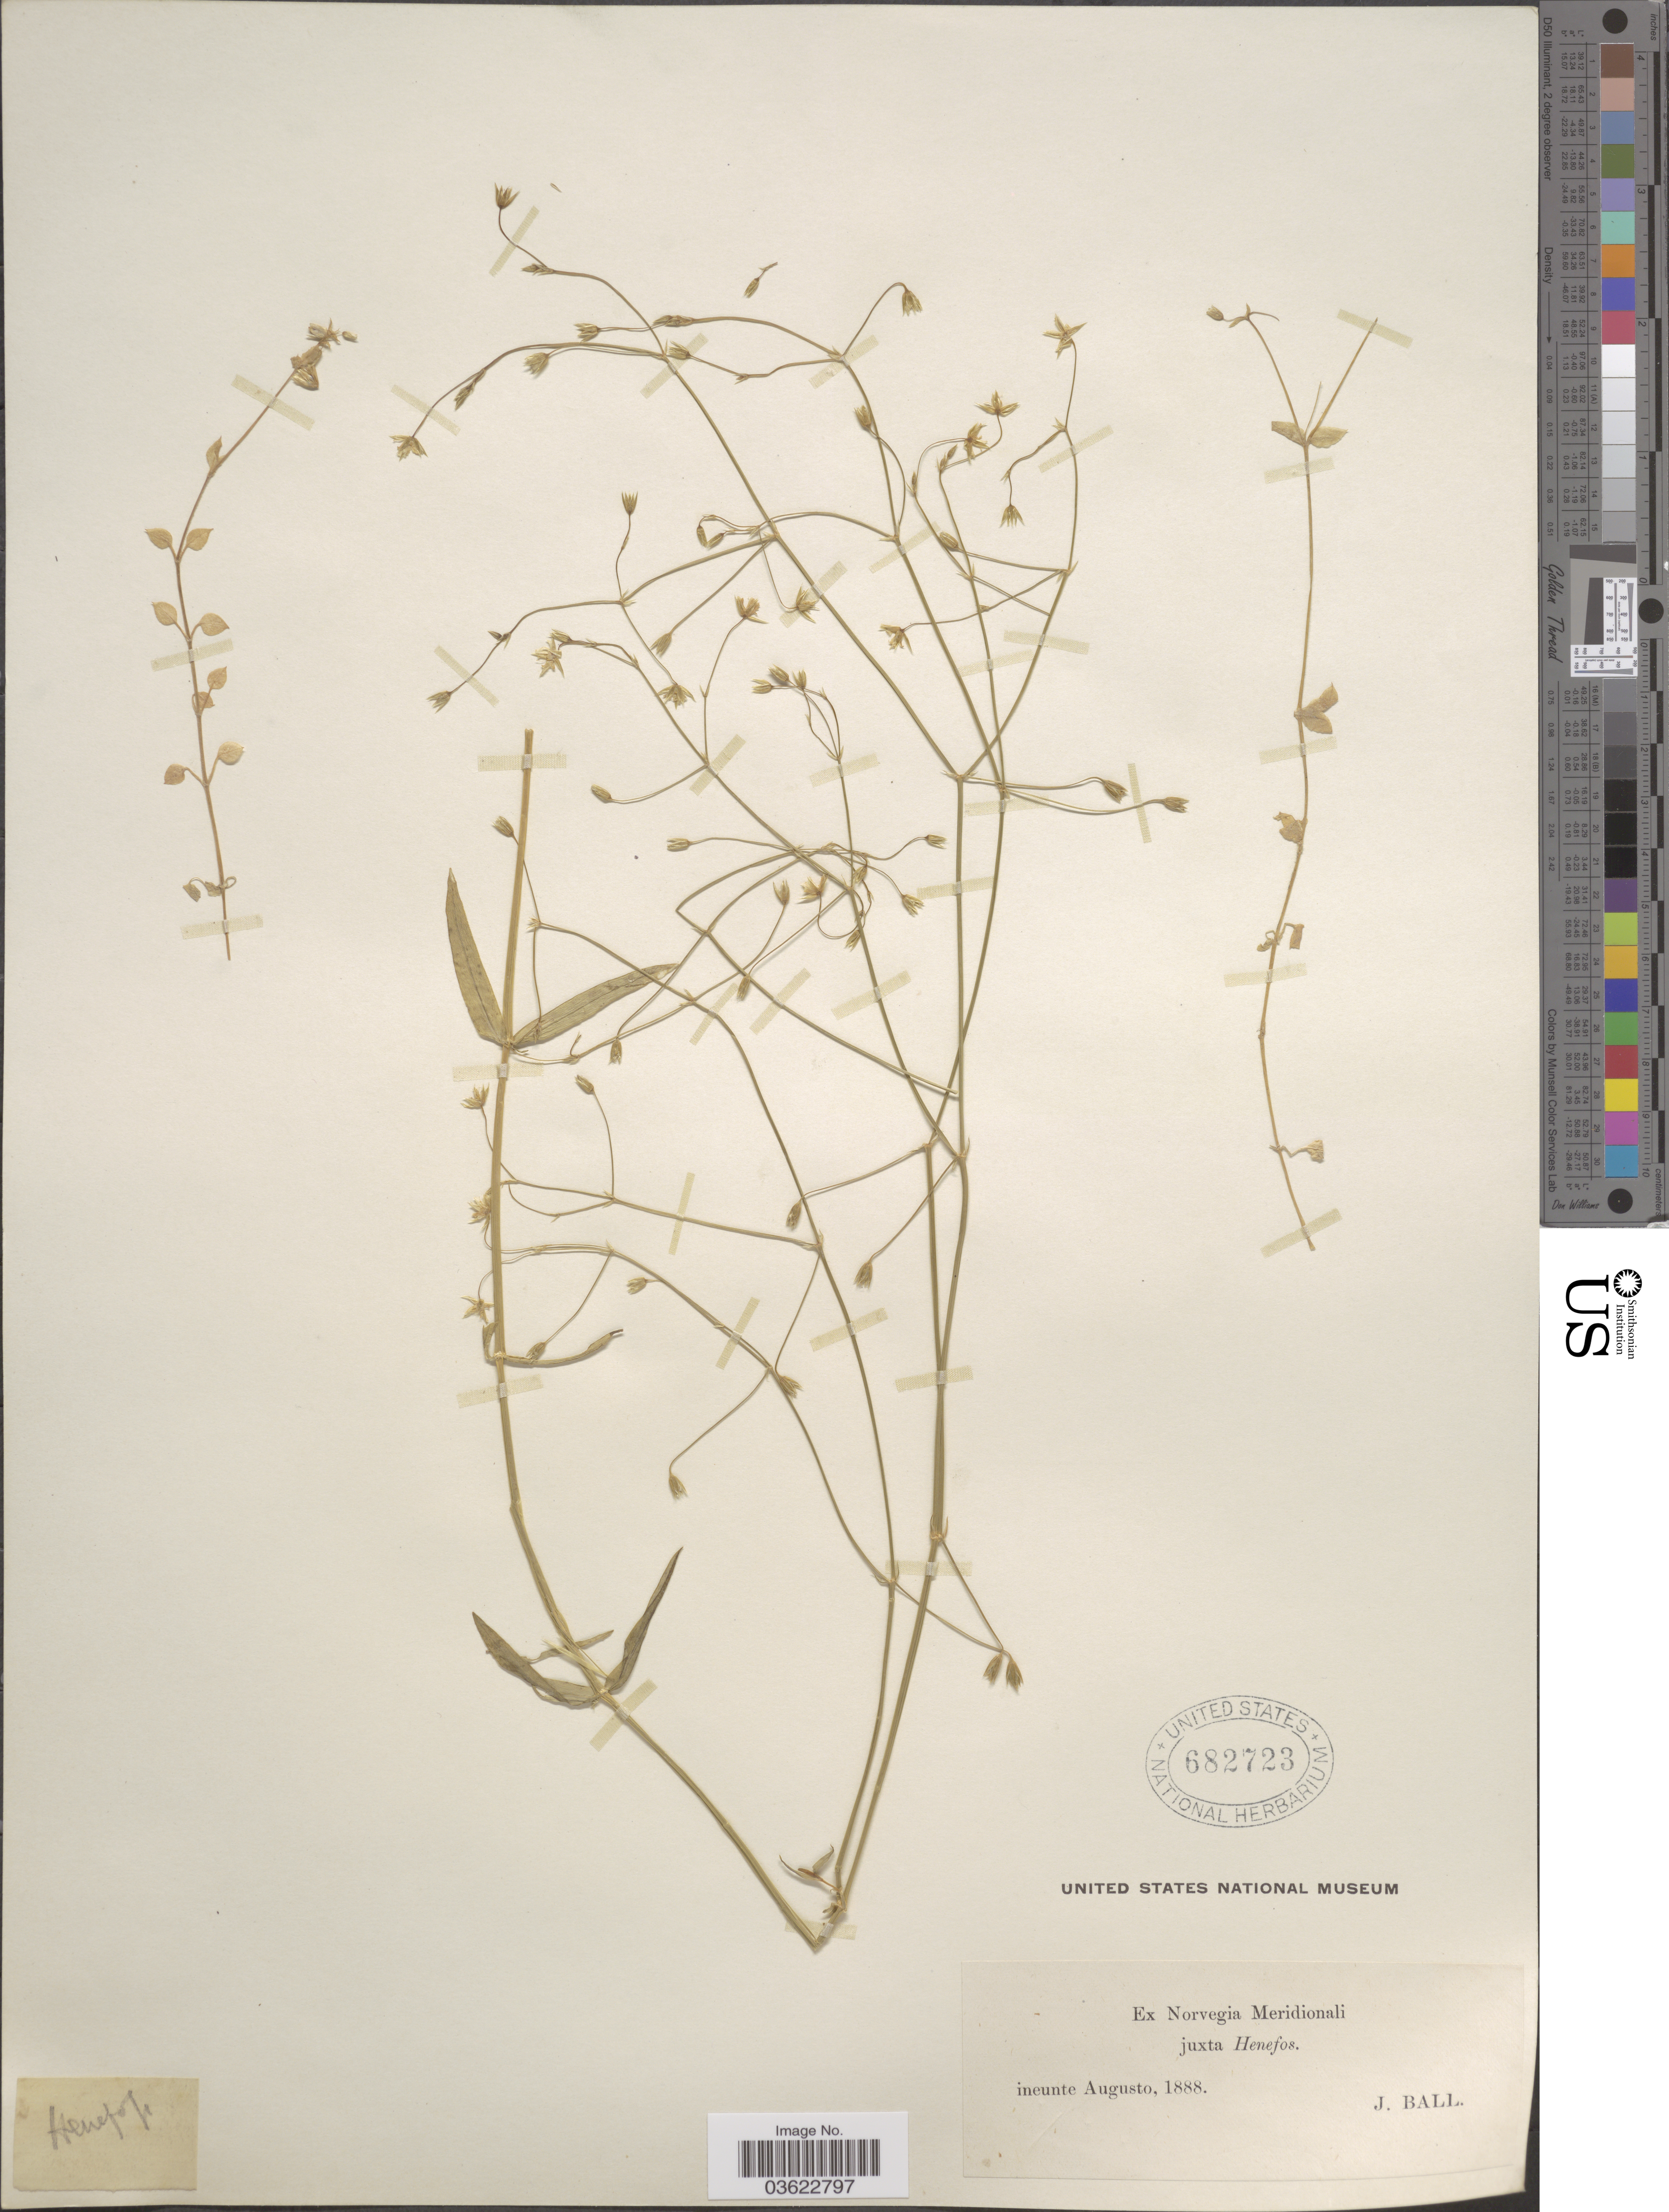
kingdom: Plantae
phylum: Tracheophyta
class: Magnoliopsida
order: Caryophyllales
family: Caryophyllaceae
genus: Arenaria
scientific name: Arenaria sp.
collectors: J. Ball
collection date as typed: ineunte Augusto, 1888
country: Norway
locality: Ex Norvegia Meridionali juxta Henefos.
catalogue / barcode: US 682723